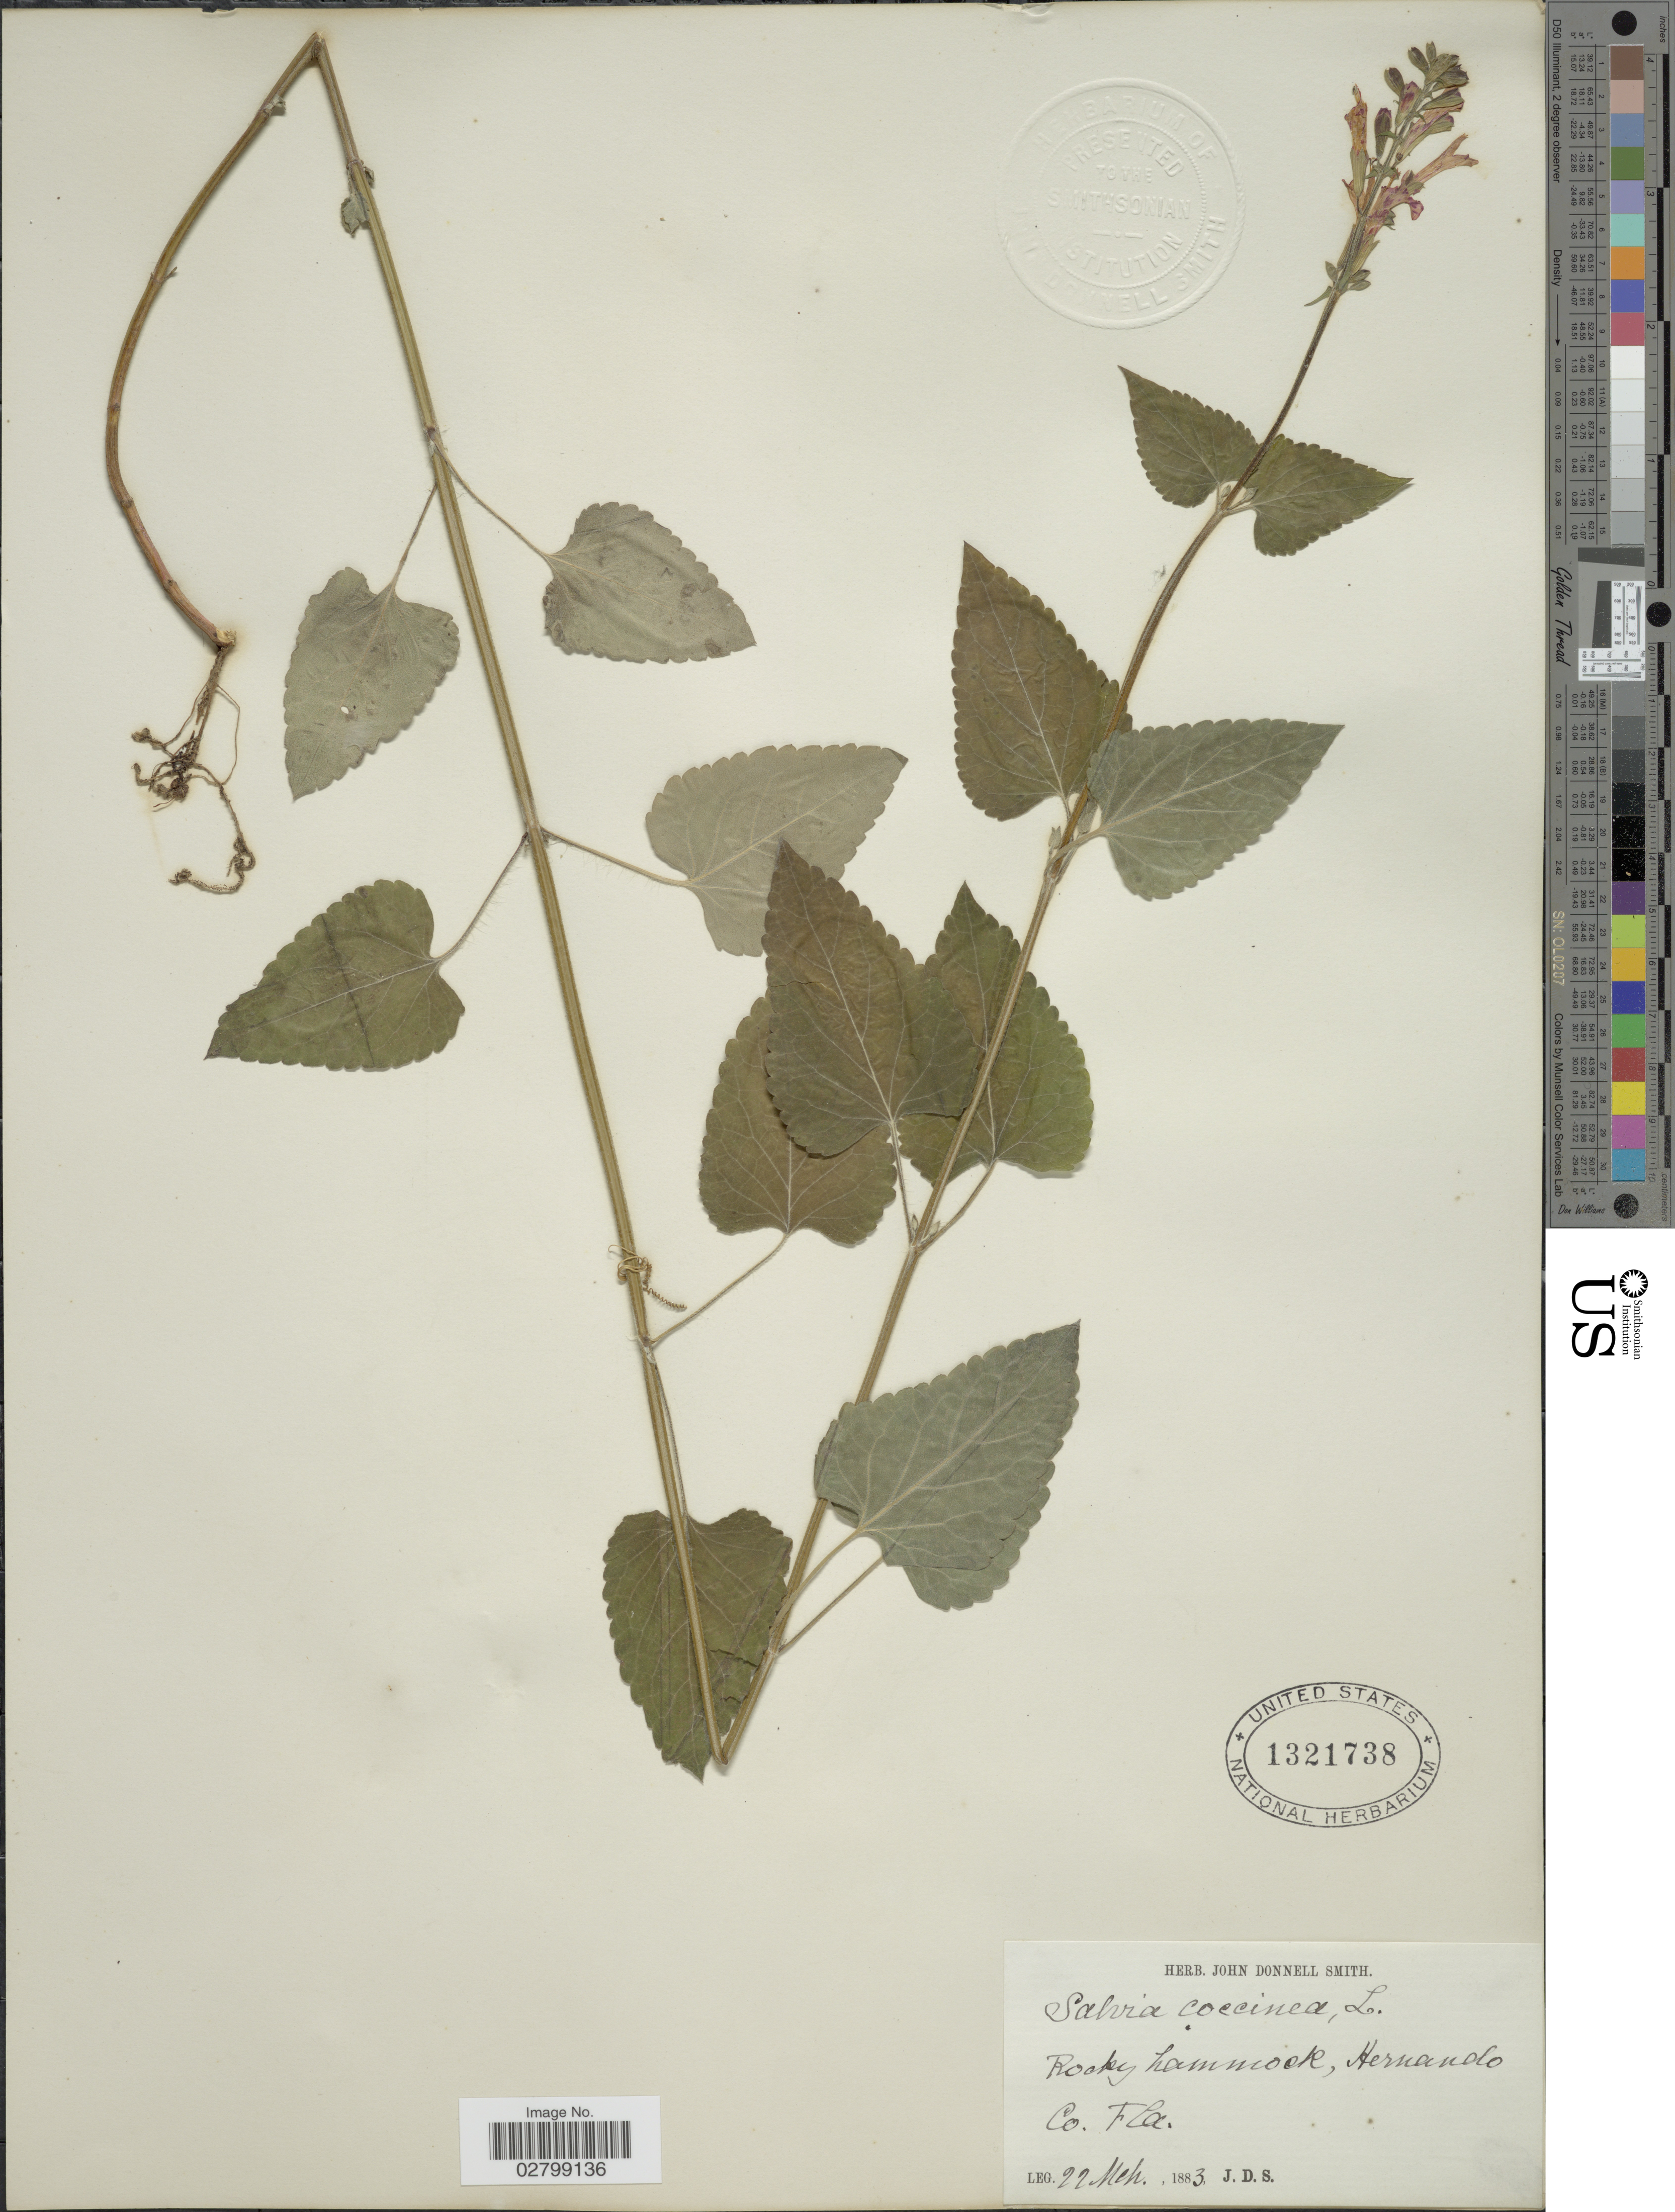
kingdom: Plantae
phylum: Tracheophyta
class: Magnoliopsida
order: Lamiales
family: Lamiaceae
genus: Salvia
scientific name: Salvia coccinea 'Naples Lavender'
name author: L. f. ex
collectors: J. Donnell Smith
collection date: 1883-03-22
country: United States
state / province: Florida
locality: Rocky hammock, Hernando Co.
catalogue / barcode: US 1321738